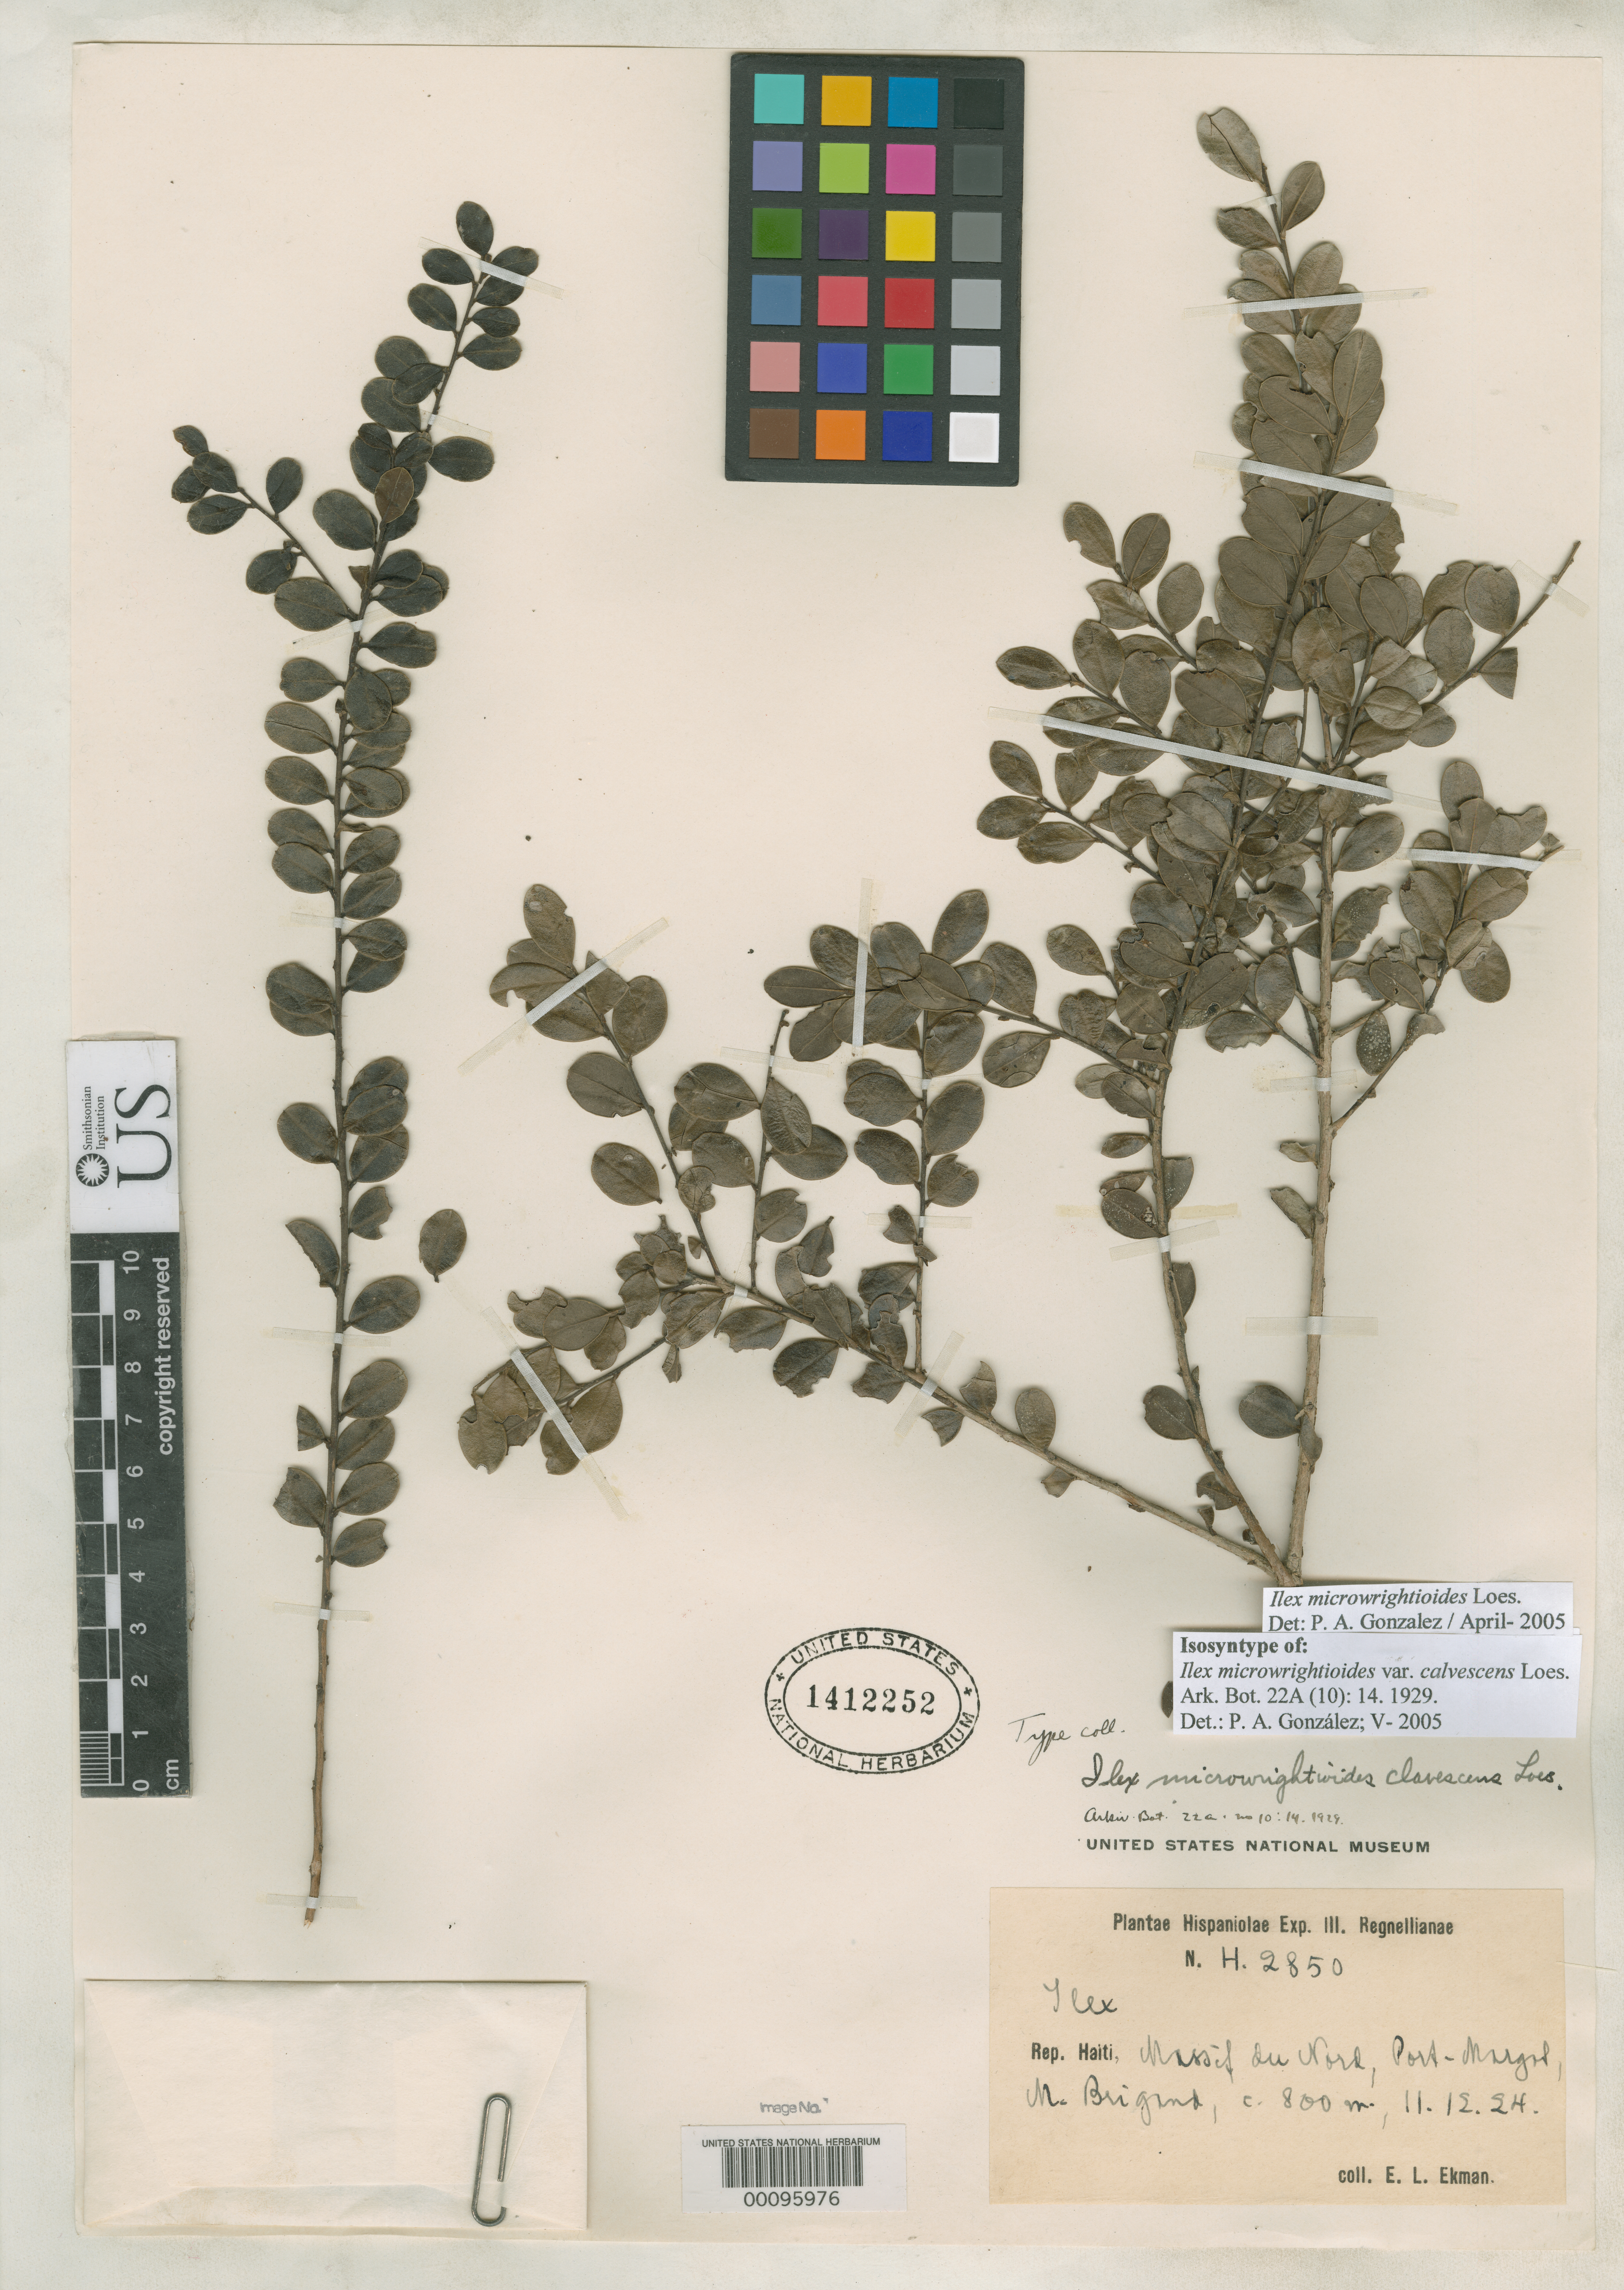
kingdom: Plantae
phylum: Tracheophyta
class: Magnoliopsida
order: Aquifoliales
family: Aquifoliaceae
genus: Ilex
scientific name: Ilex microwrightioides var. calvescens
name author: Loes.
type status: Isosyntype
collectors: E. L. Ekman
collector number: H 2850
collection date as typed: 11 Dec 1924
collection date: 1924-12-11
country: Haiti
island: Hispaniola Island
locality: Massif du Nord, Bayeux Admorne Brigand.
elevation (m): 800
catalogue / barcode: US 1412252